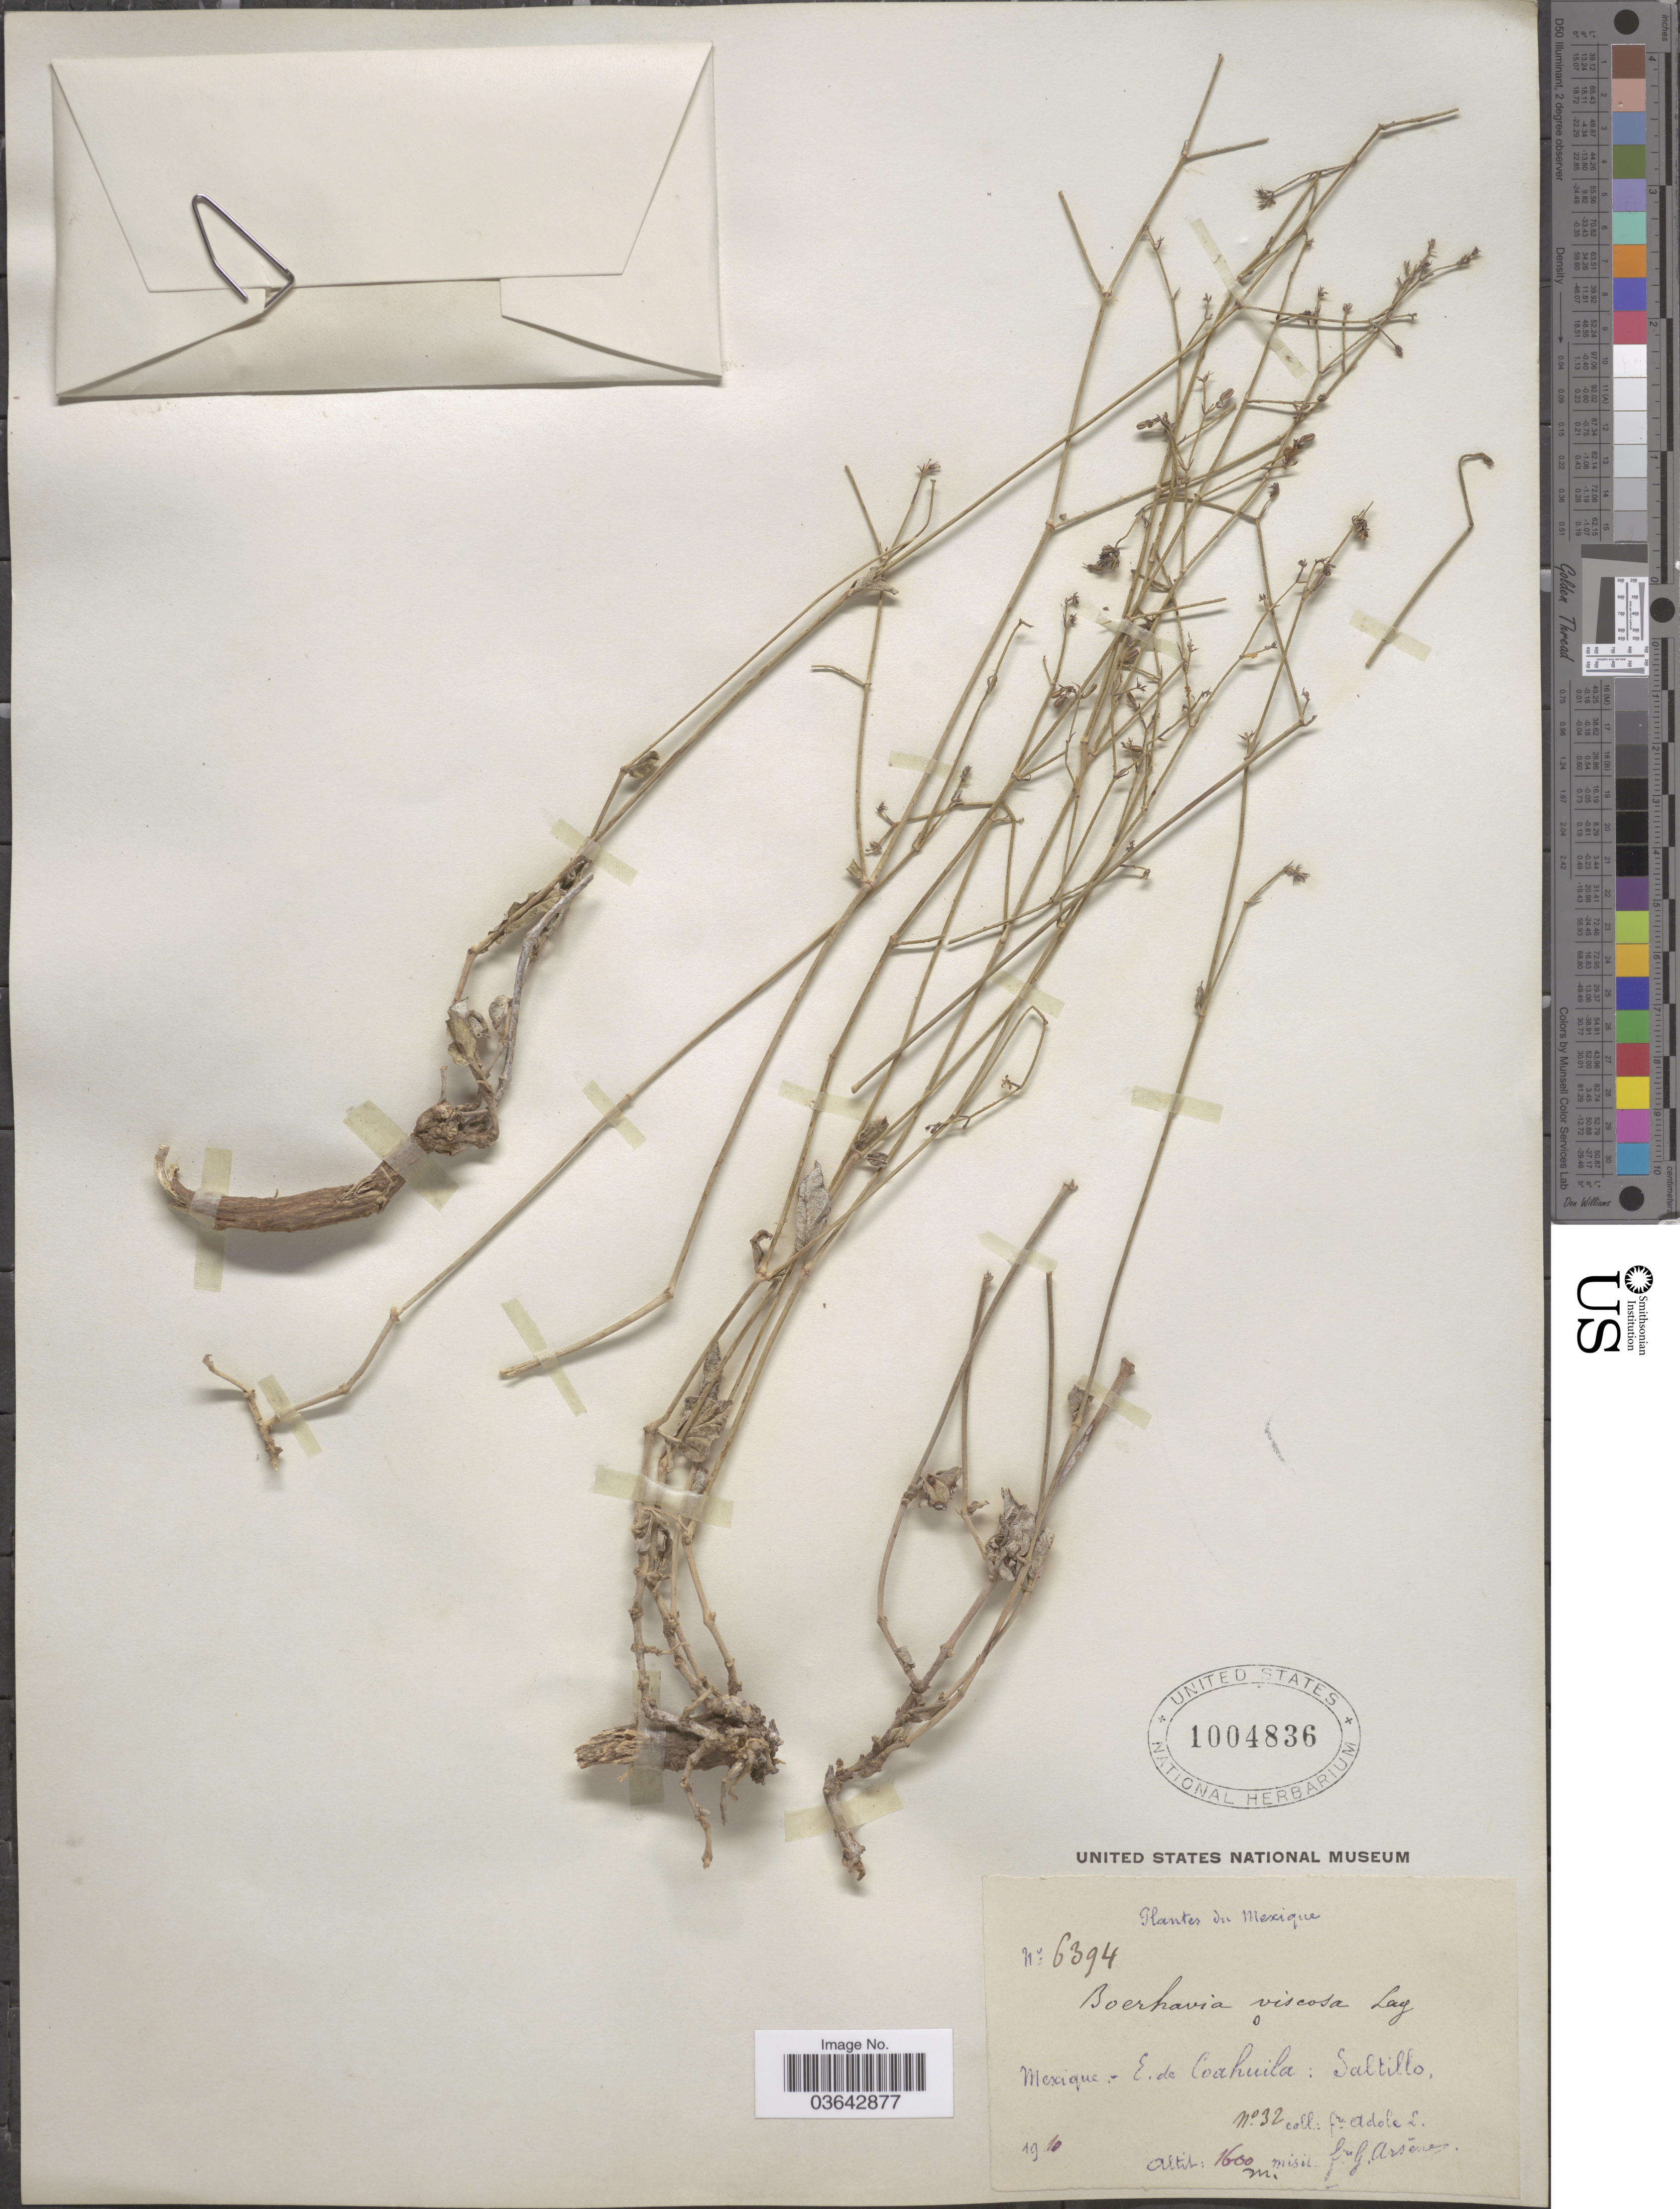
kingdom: Plantae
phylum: Tracheophyta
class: Magnoliopsida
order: Caryophyllales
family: Nyctaginaceae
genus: Boerhavia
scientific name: Boerhavia caribaea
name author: Jacq.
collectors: F. Adole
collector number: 6394/32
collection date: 1910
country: Mexico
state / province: Coahuila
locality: E. de Coahuila: Saltillo.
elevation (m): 1600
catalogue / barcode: US 1004836